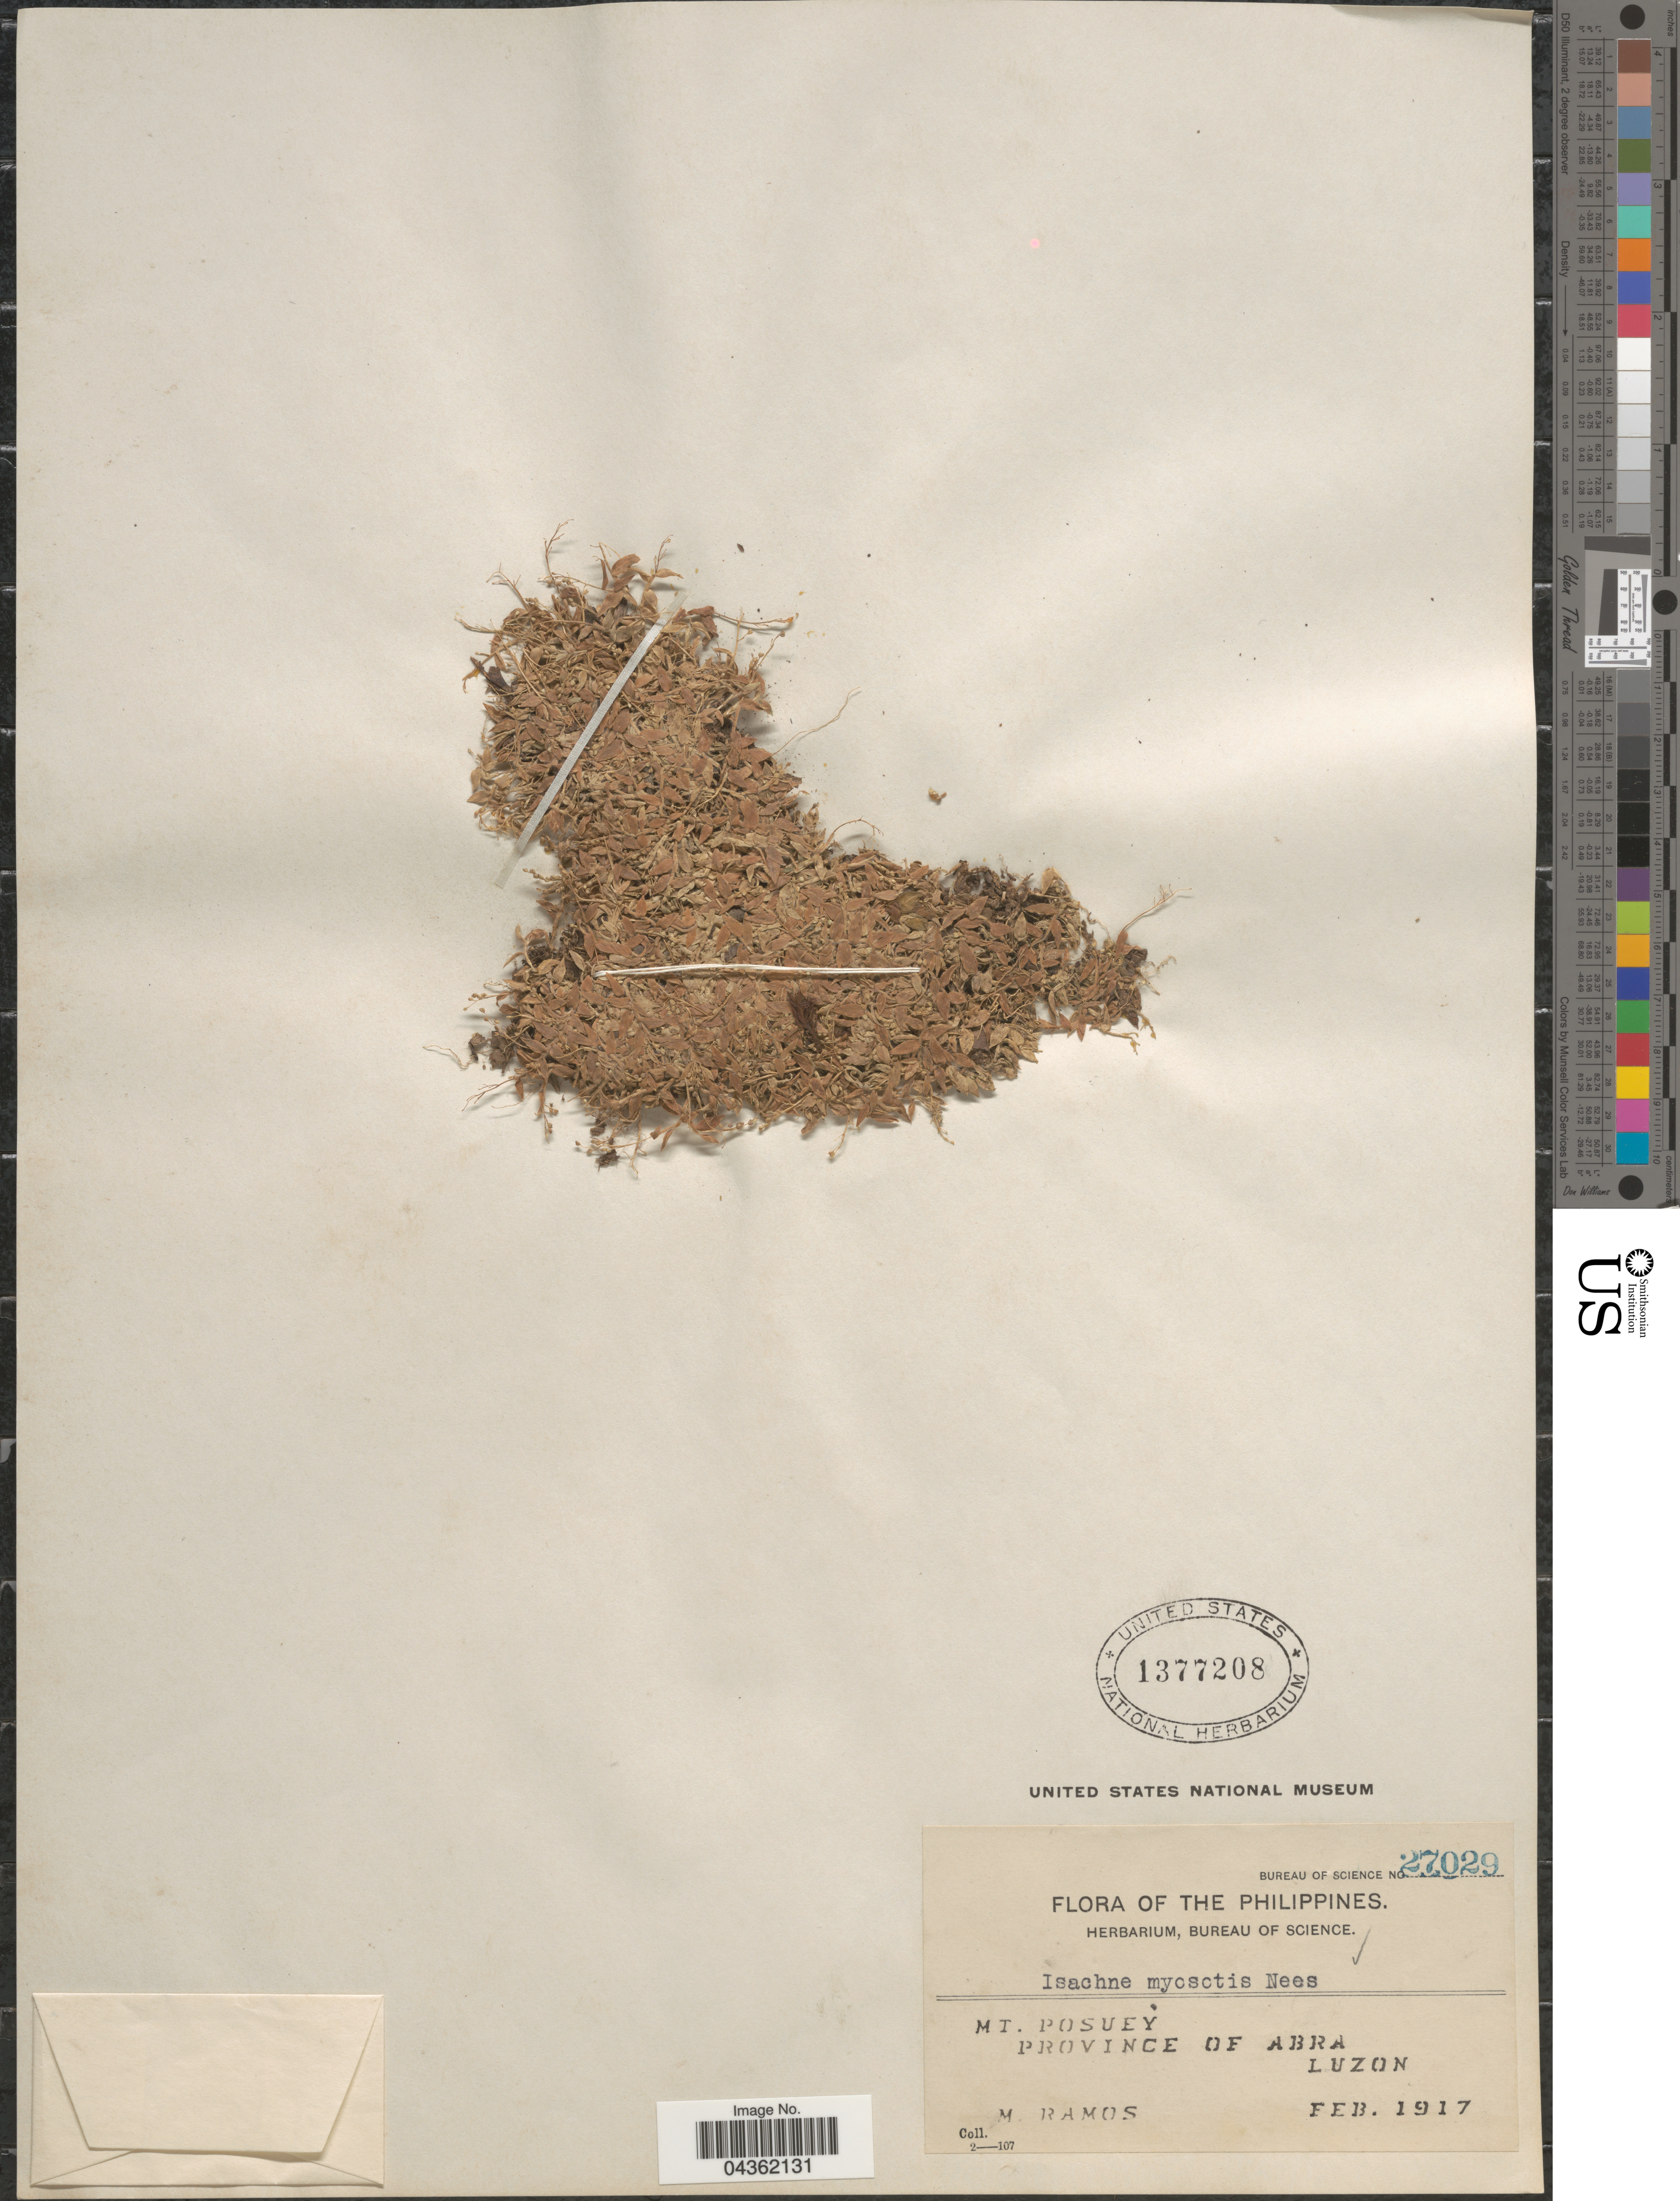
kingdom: Plantae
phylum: Tracheophyta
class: Liliopsida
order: Poales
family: Poaceae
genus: Isachne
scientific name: Isachne myosotis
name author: Nees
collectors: M. Ramos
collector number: Bureau of Science 27029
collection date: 1917-02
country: Philippines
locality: Mt. Posuey. Province of Abra. Luzon.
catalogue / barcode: US 1377208